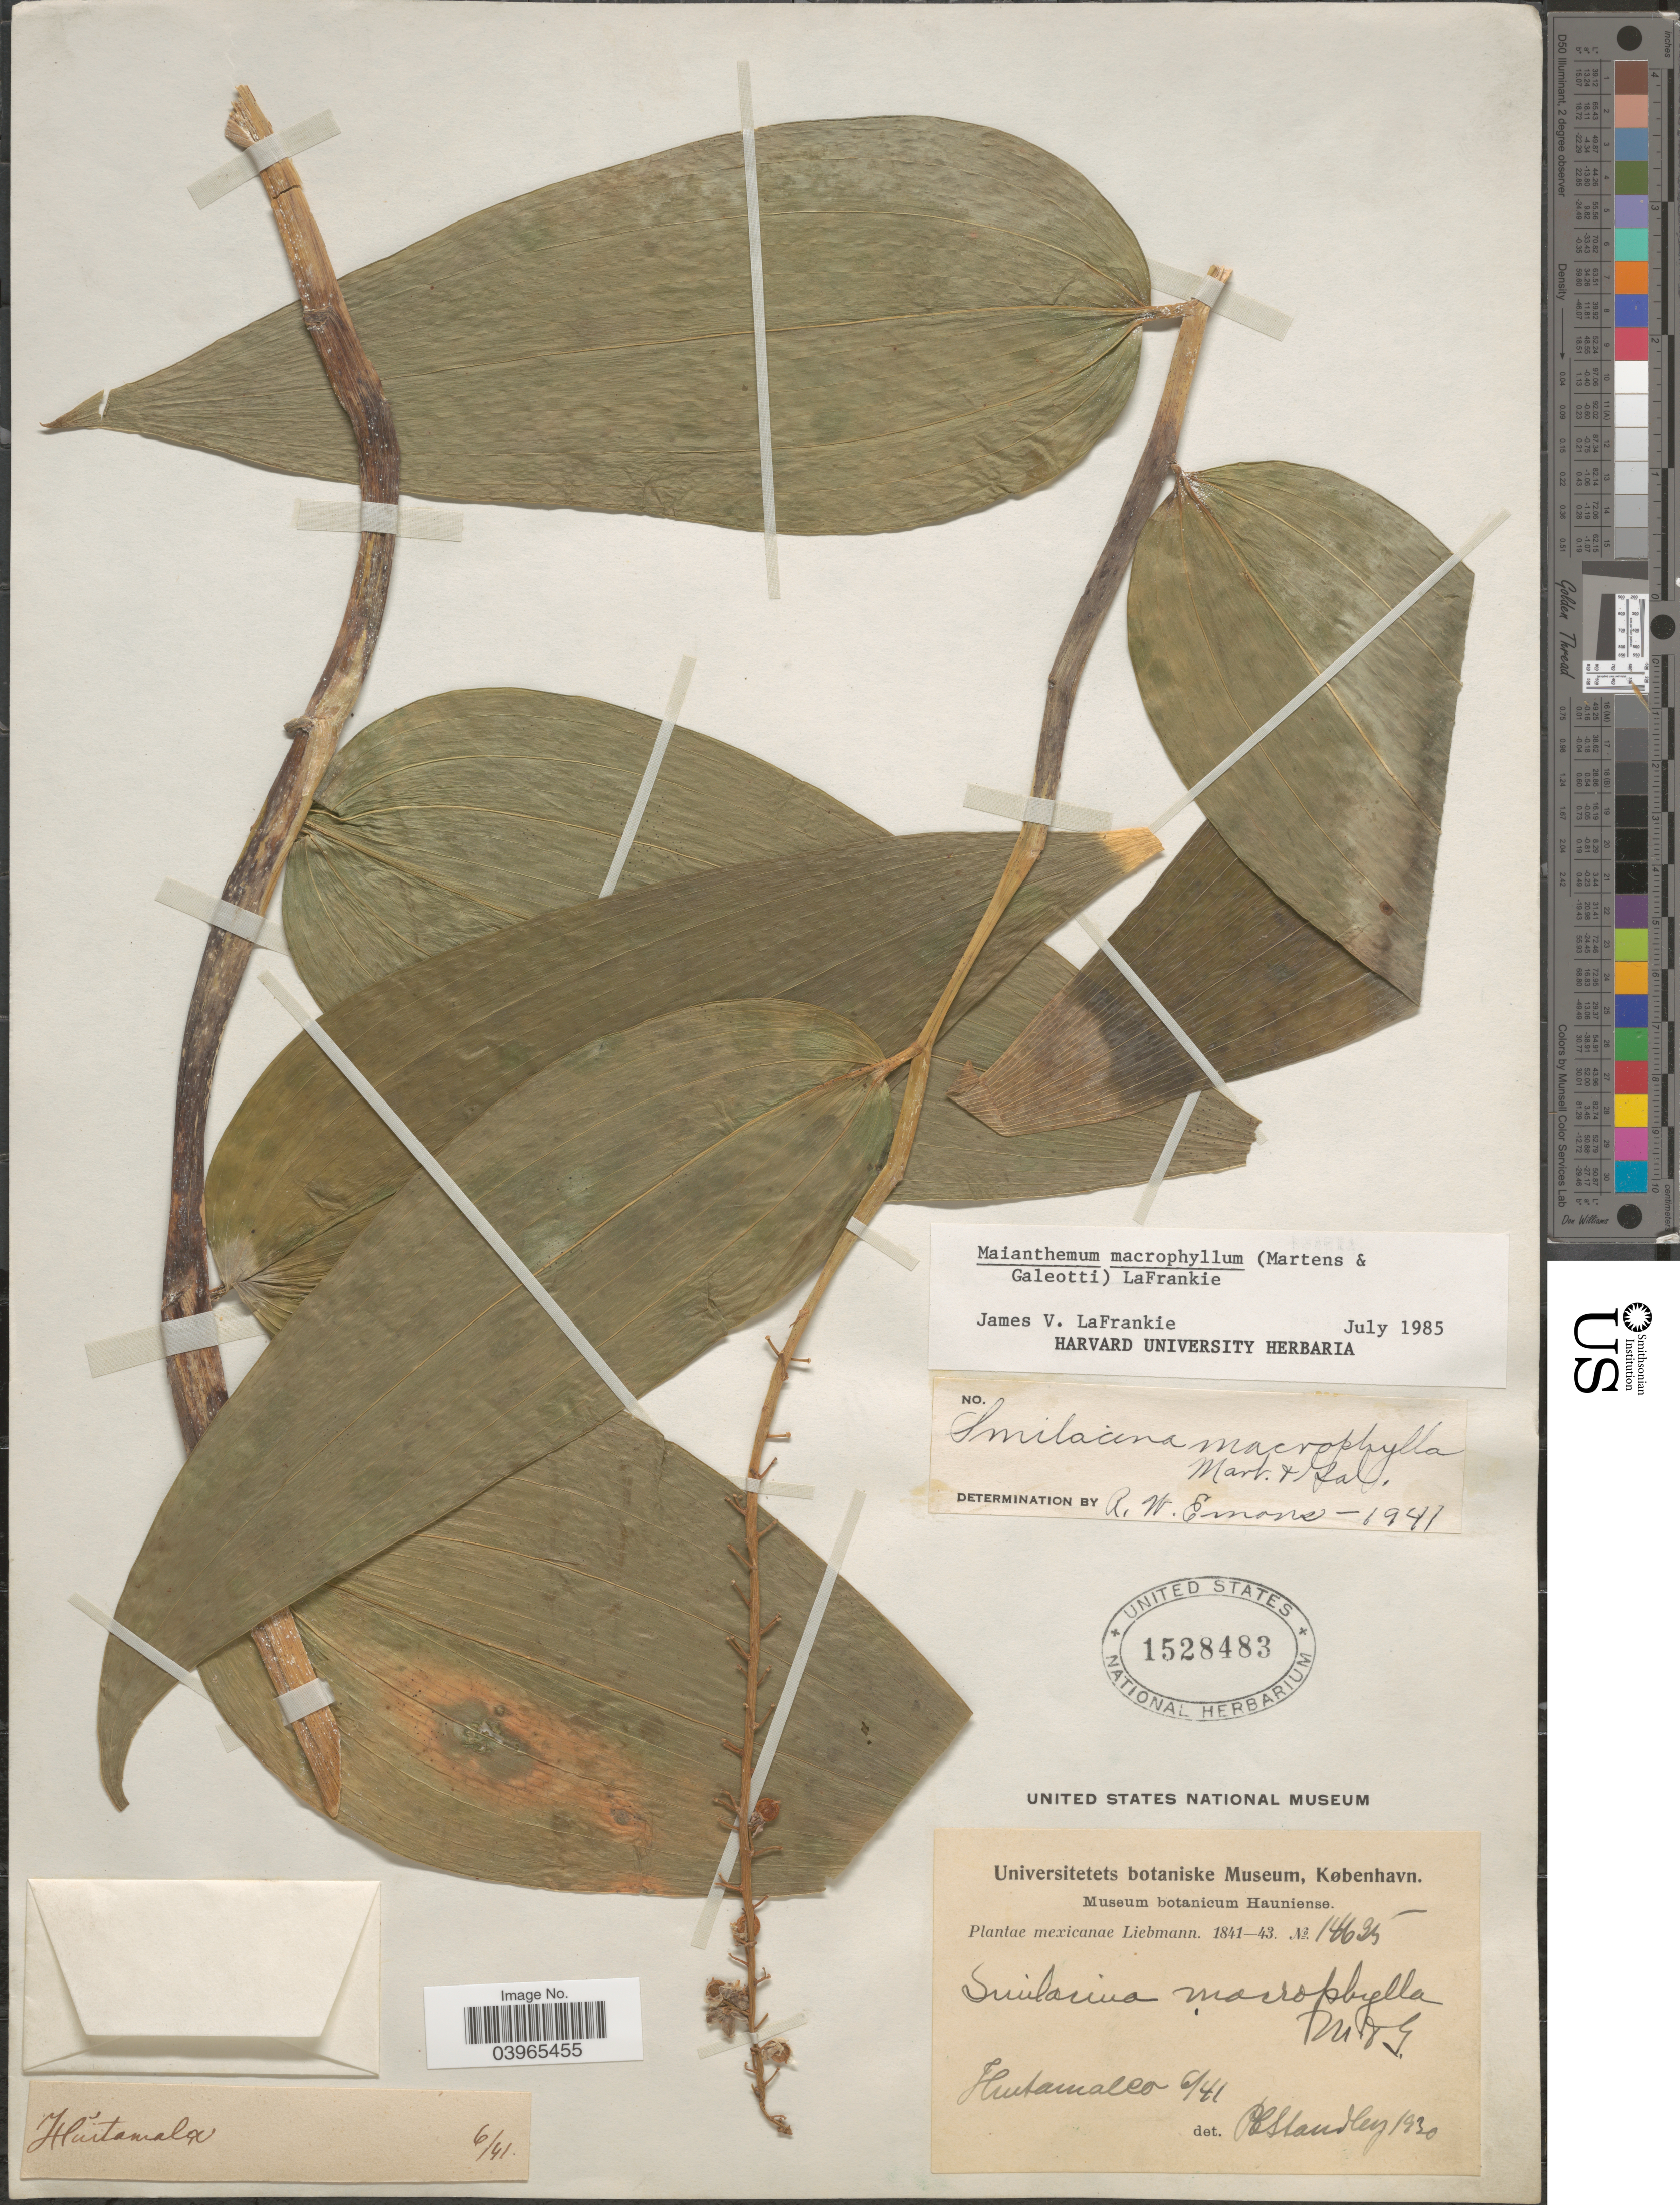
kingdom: Plantae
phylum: Tracheophyta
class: Liliopsida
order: Asparagales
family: Asparagaceae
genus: Maianthemum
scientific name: Maianthemum macrophyllum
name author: (M. Martens & Galeotti) LaFrankie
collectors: Liebmann, --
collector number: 18635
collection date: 1841-06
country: Mexico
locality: Huetamalco.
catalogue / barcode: US 1528483